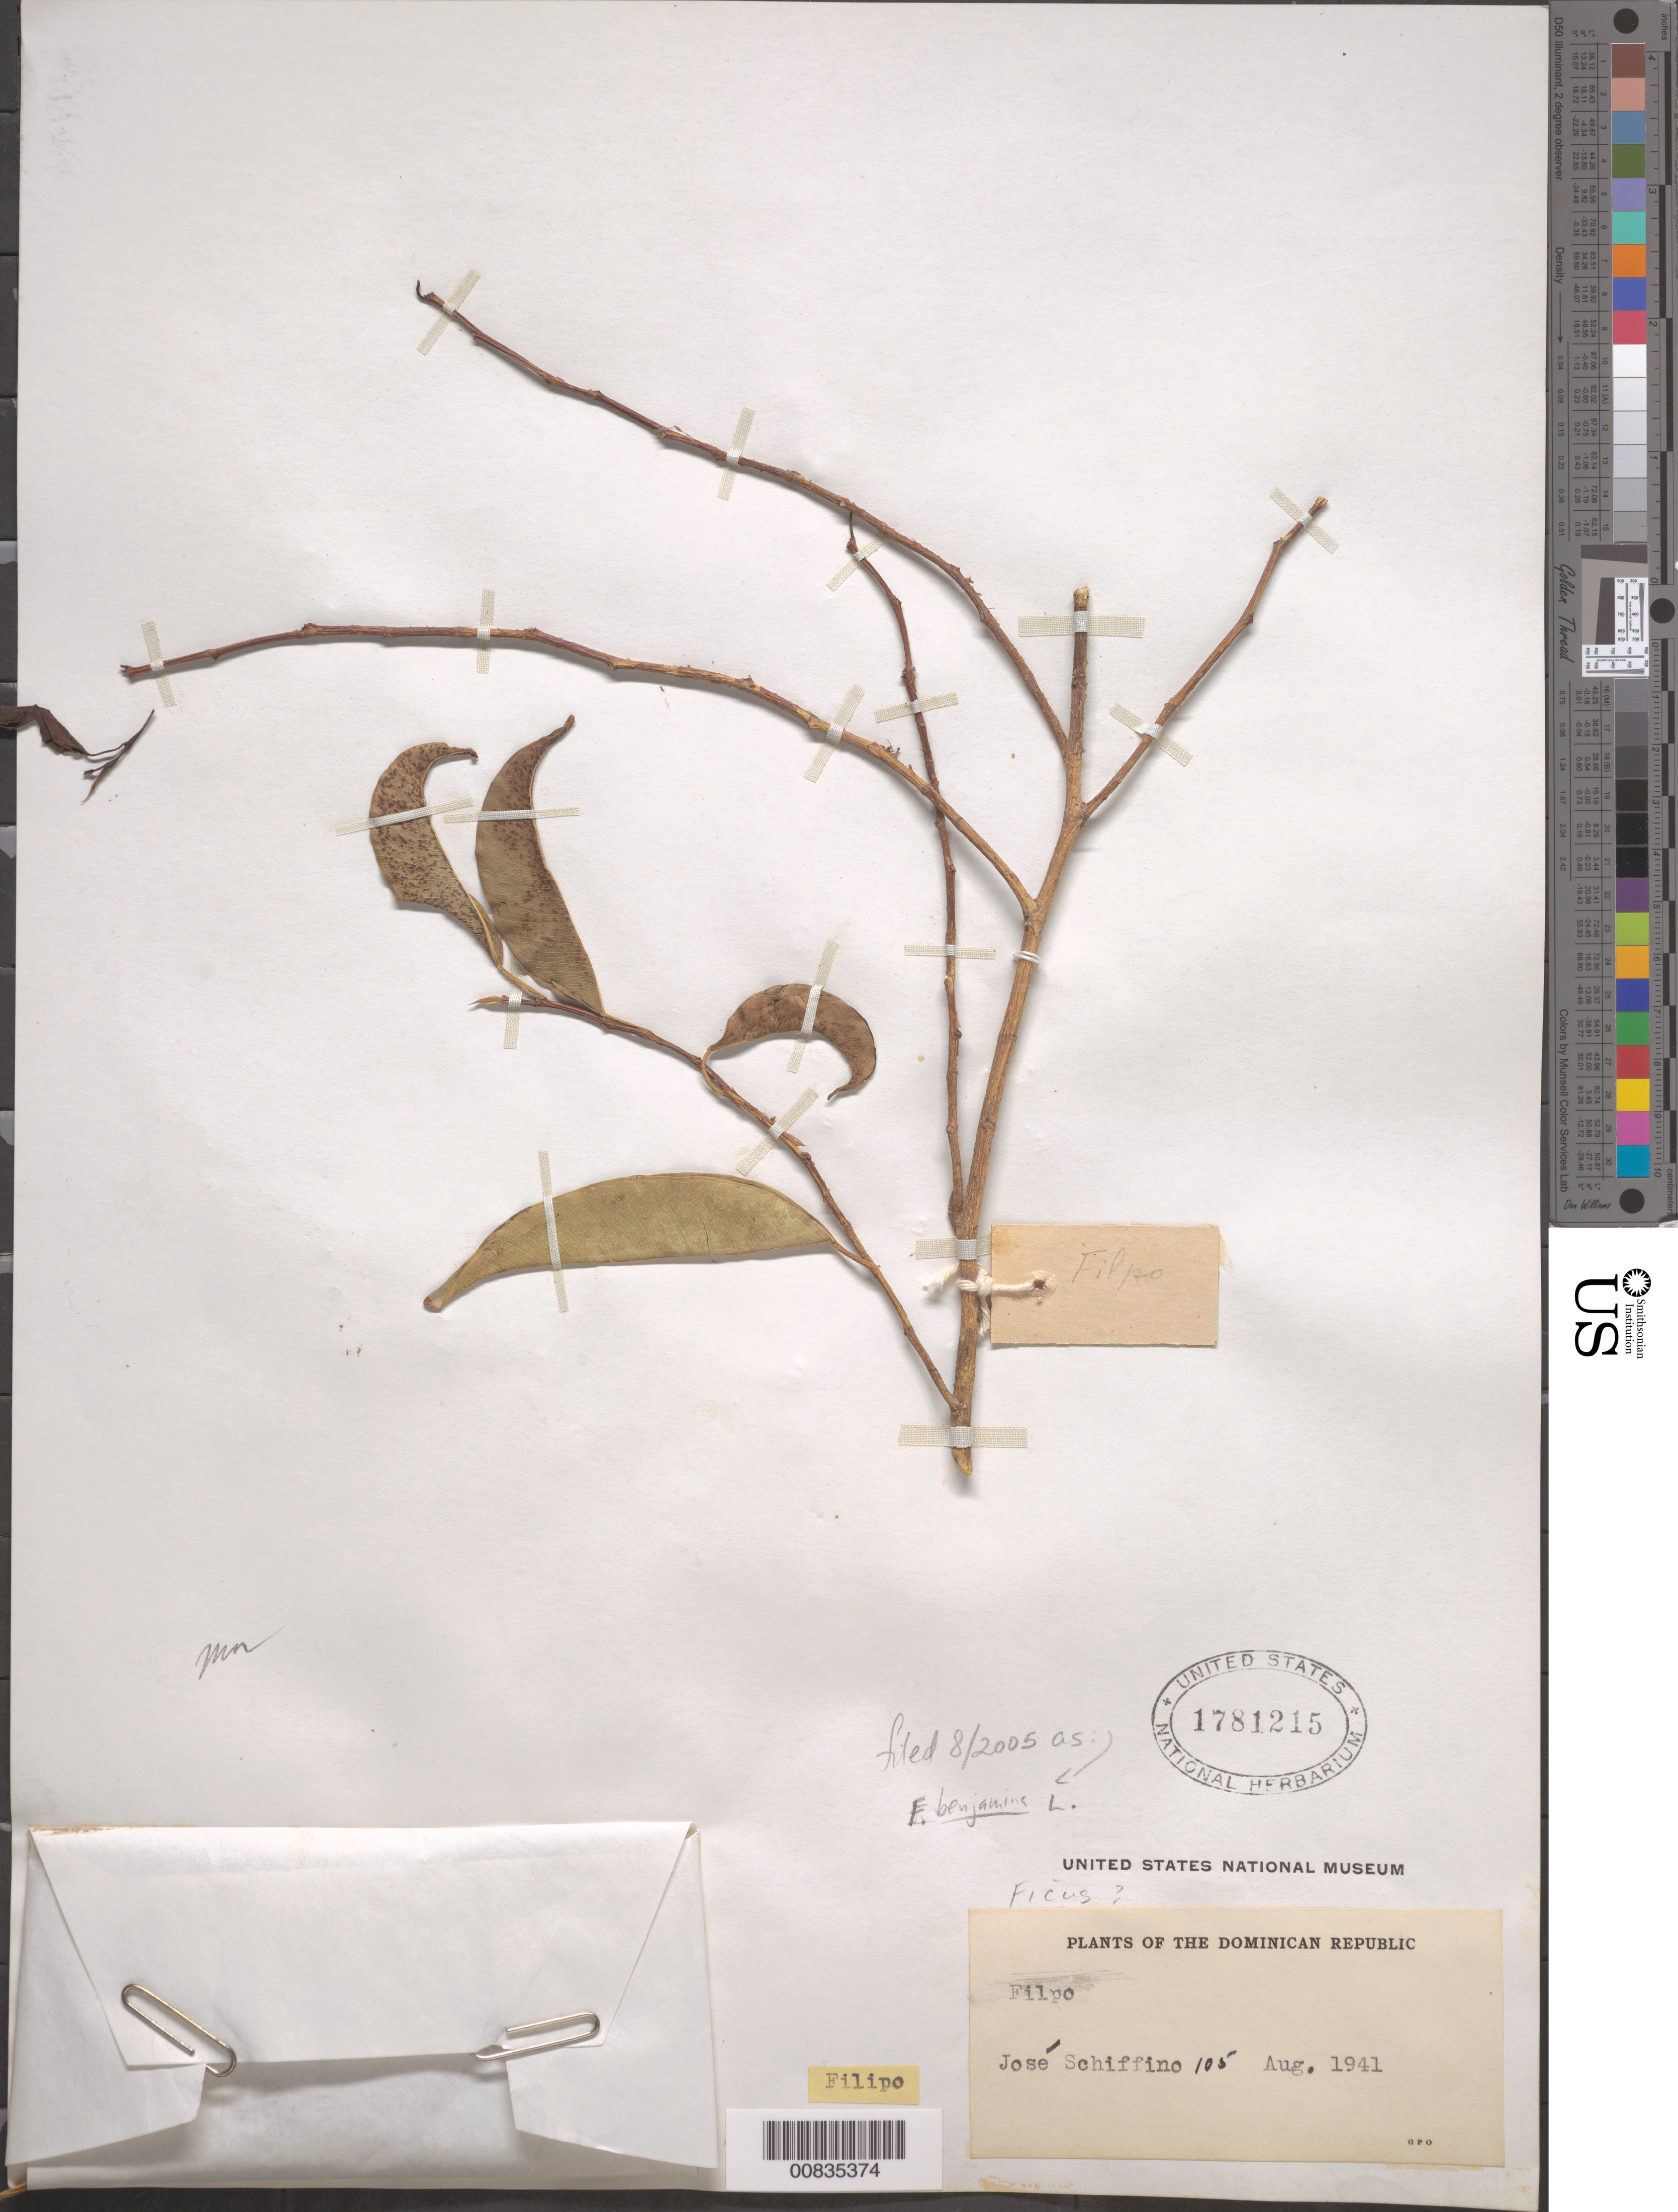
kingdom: Plantae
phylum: Tracheophyta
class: Magnoliopsida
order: Rosales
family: Moraceae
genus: Ficus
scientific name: Ficus benjamina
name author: L.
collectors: J. Schiffino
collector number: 105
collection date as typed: Aug 1941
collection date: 1941-08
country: Dominican Republic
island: Hispaniola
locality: Dominican Republic.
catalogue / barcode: US 1781215